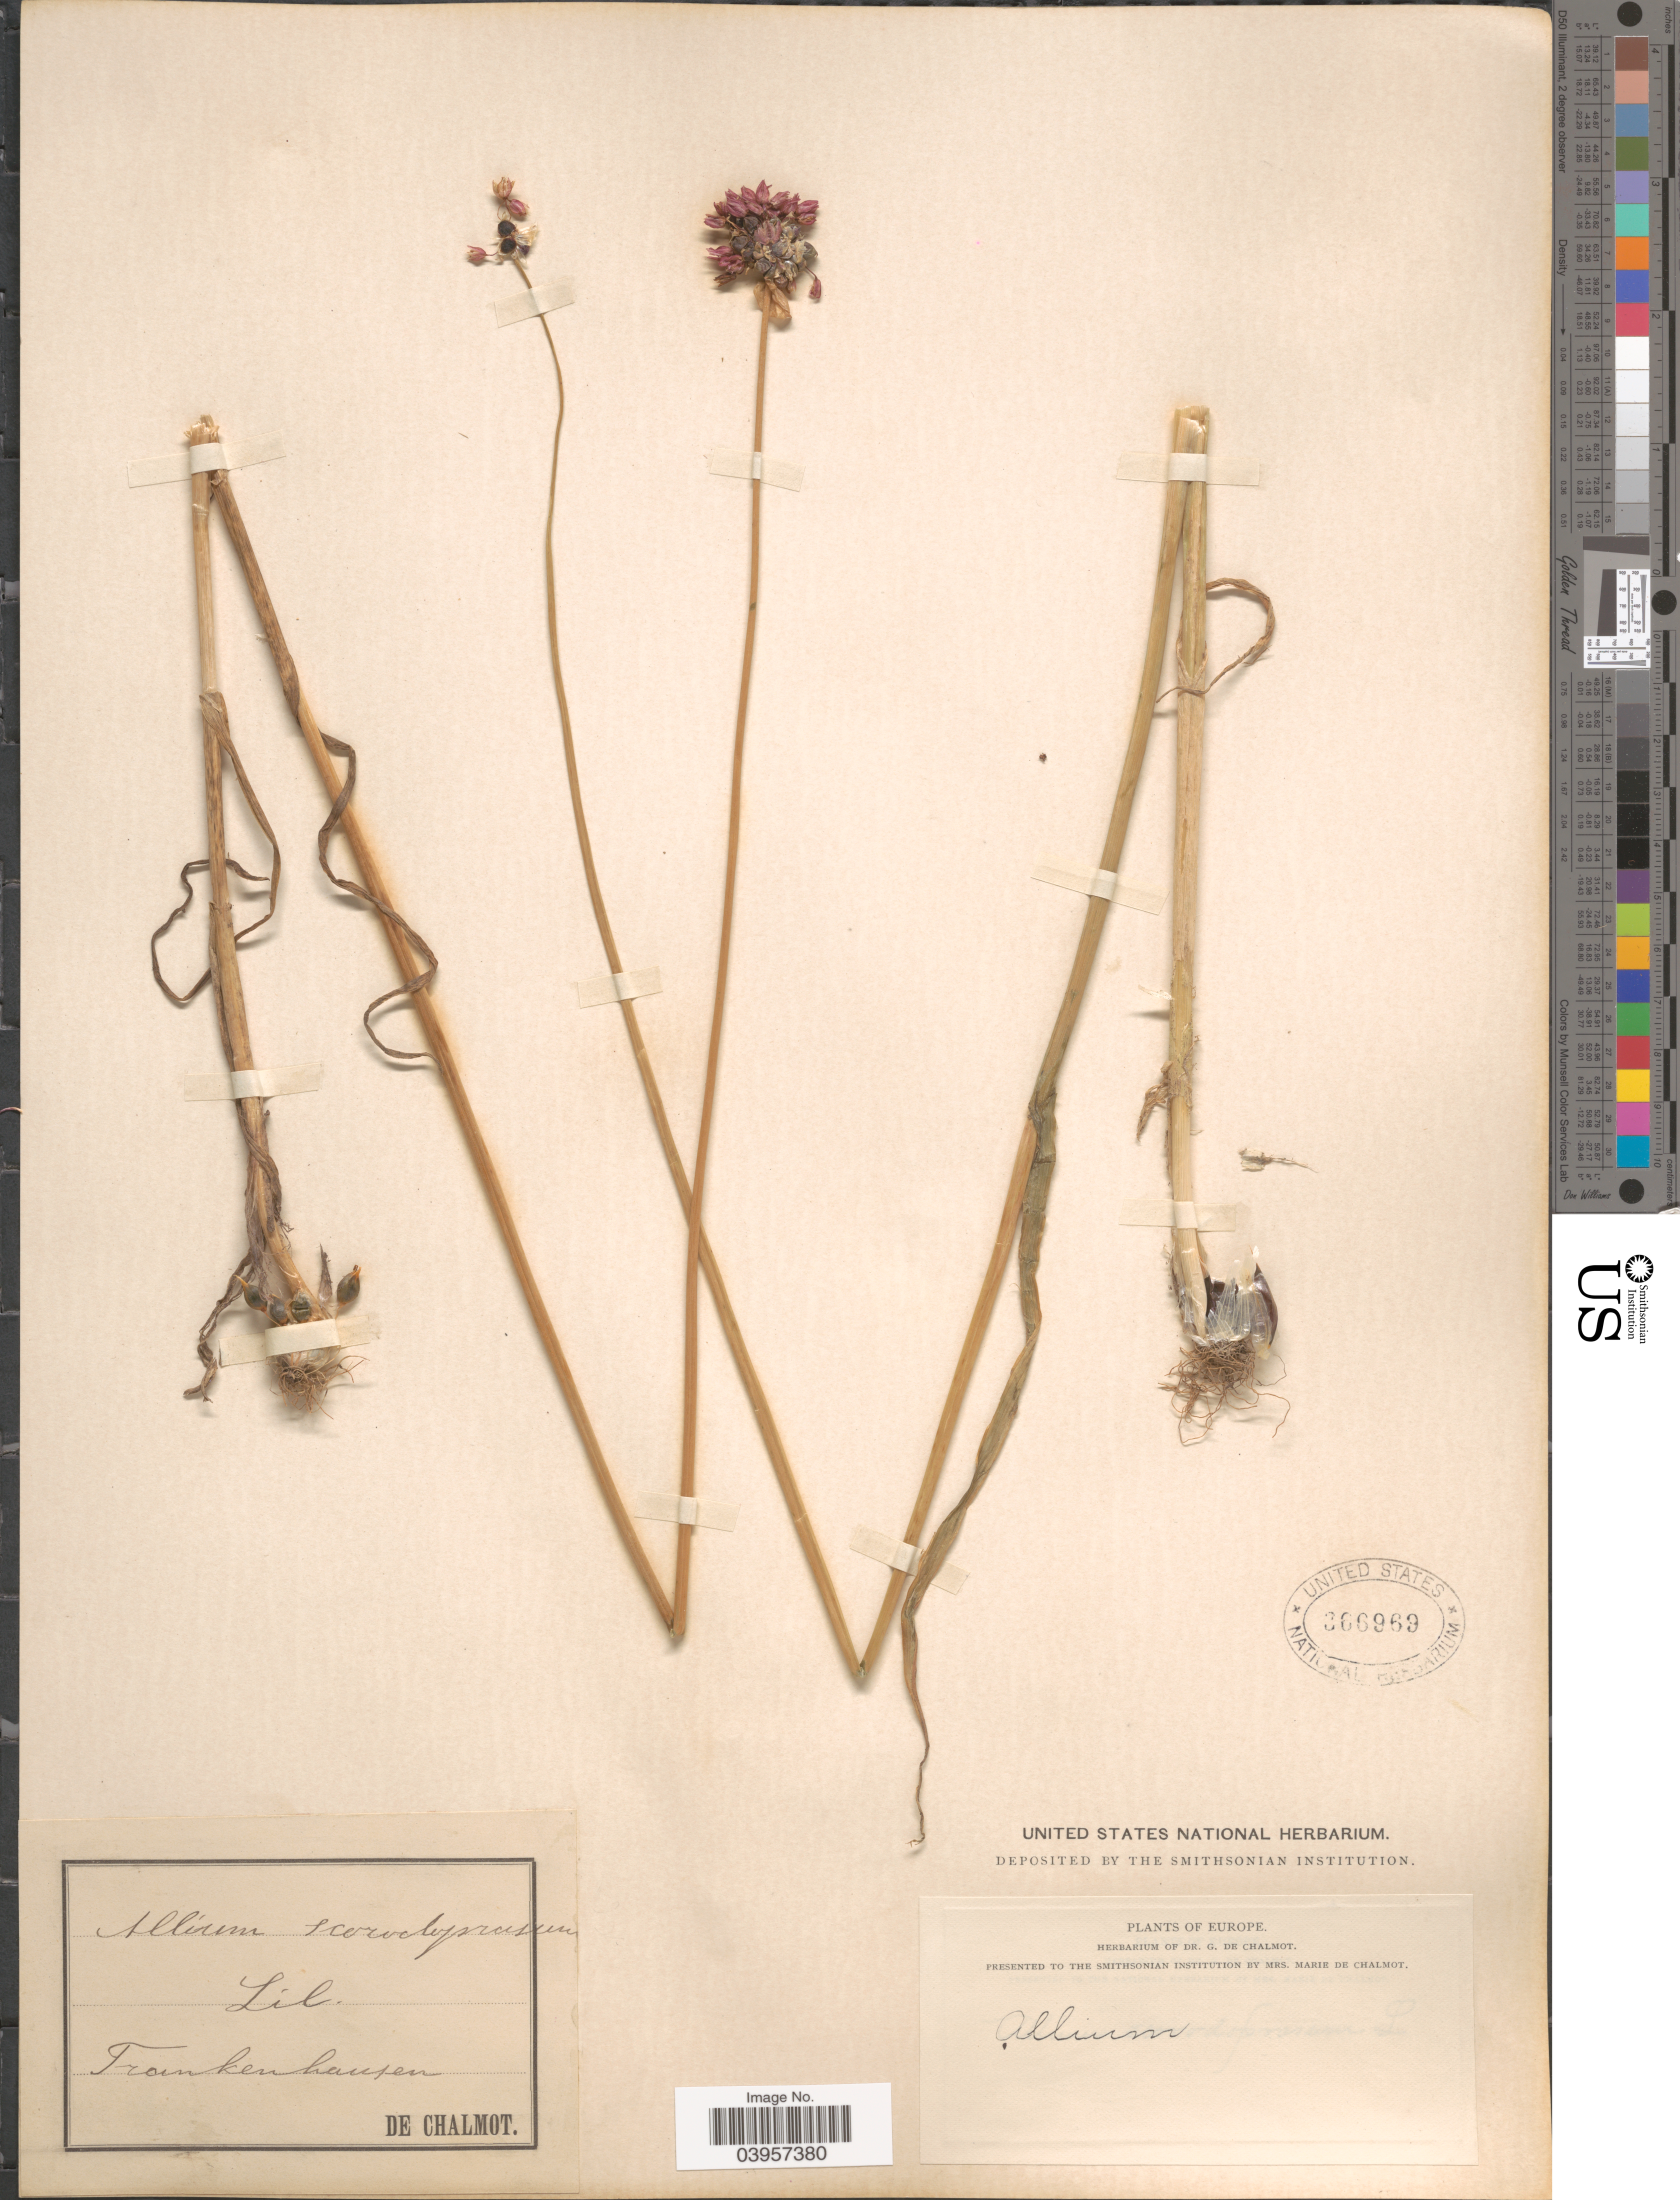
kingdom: Plantae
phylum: Tracheophyta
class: Liliopsida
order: Asparagales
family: Amaryllidaceae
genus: Allium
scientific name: Allium scorodoprasum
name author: L.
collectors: G. de Chalmot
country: Germany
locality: Europe. Frankenhausen.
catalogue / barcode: US 366969